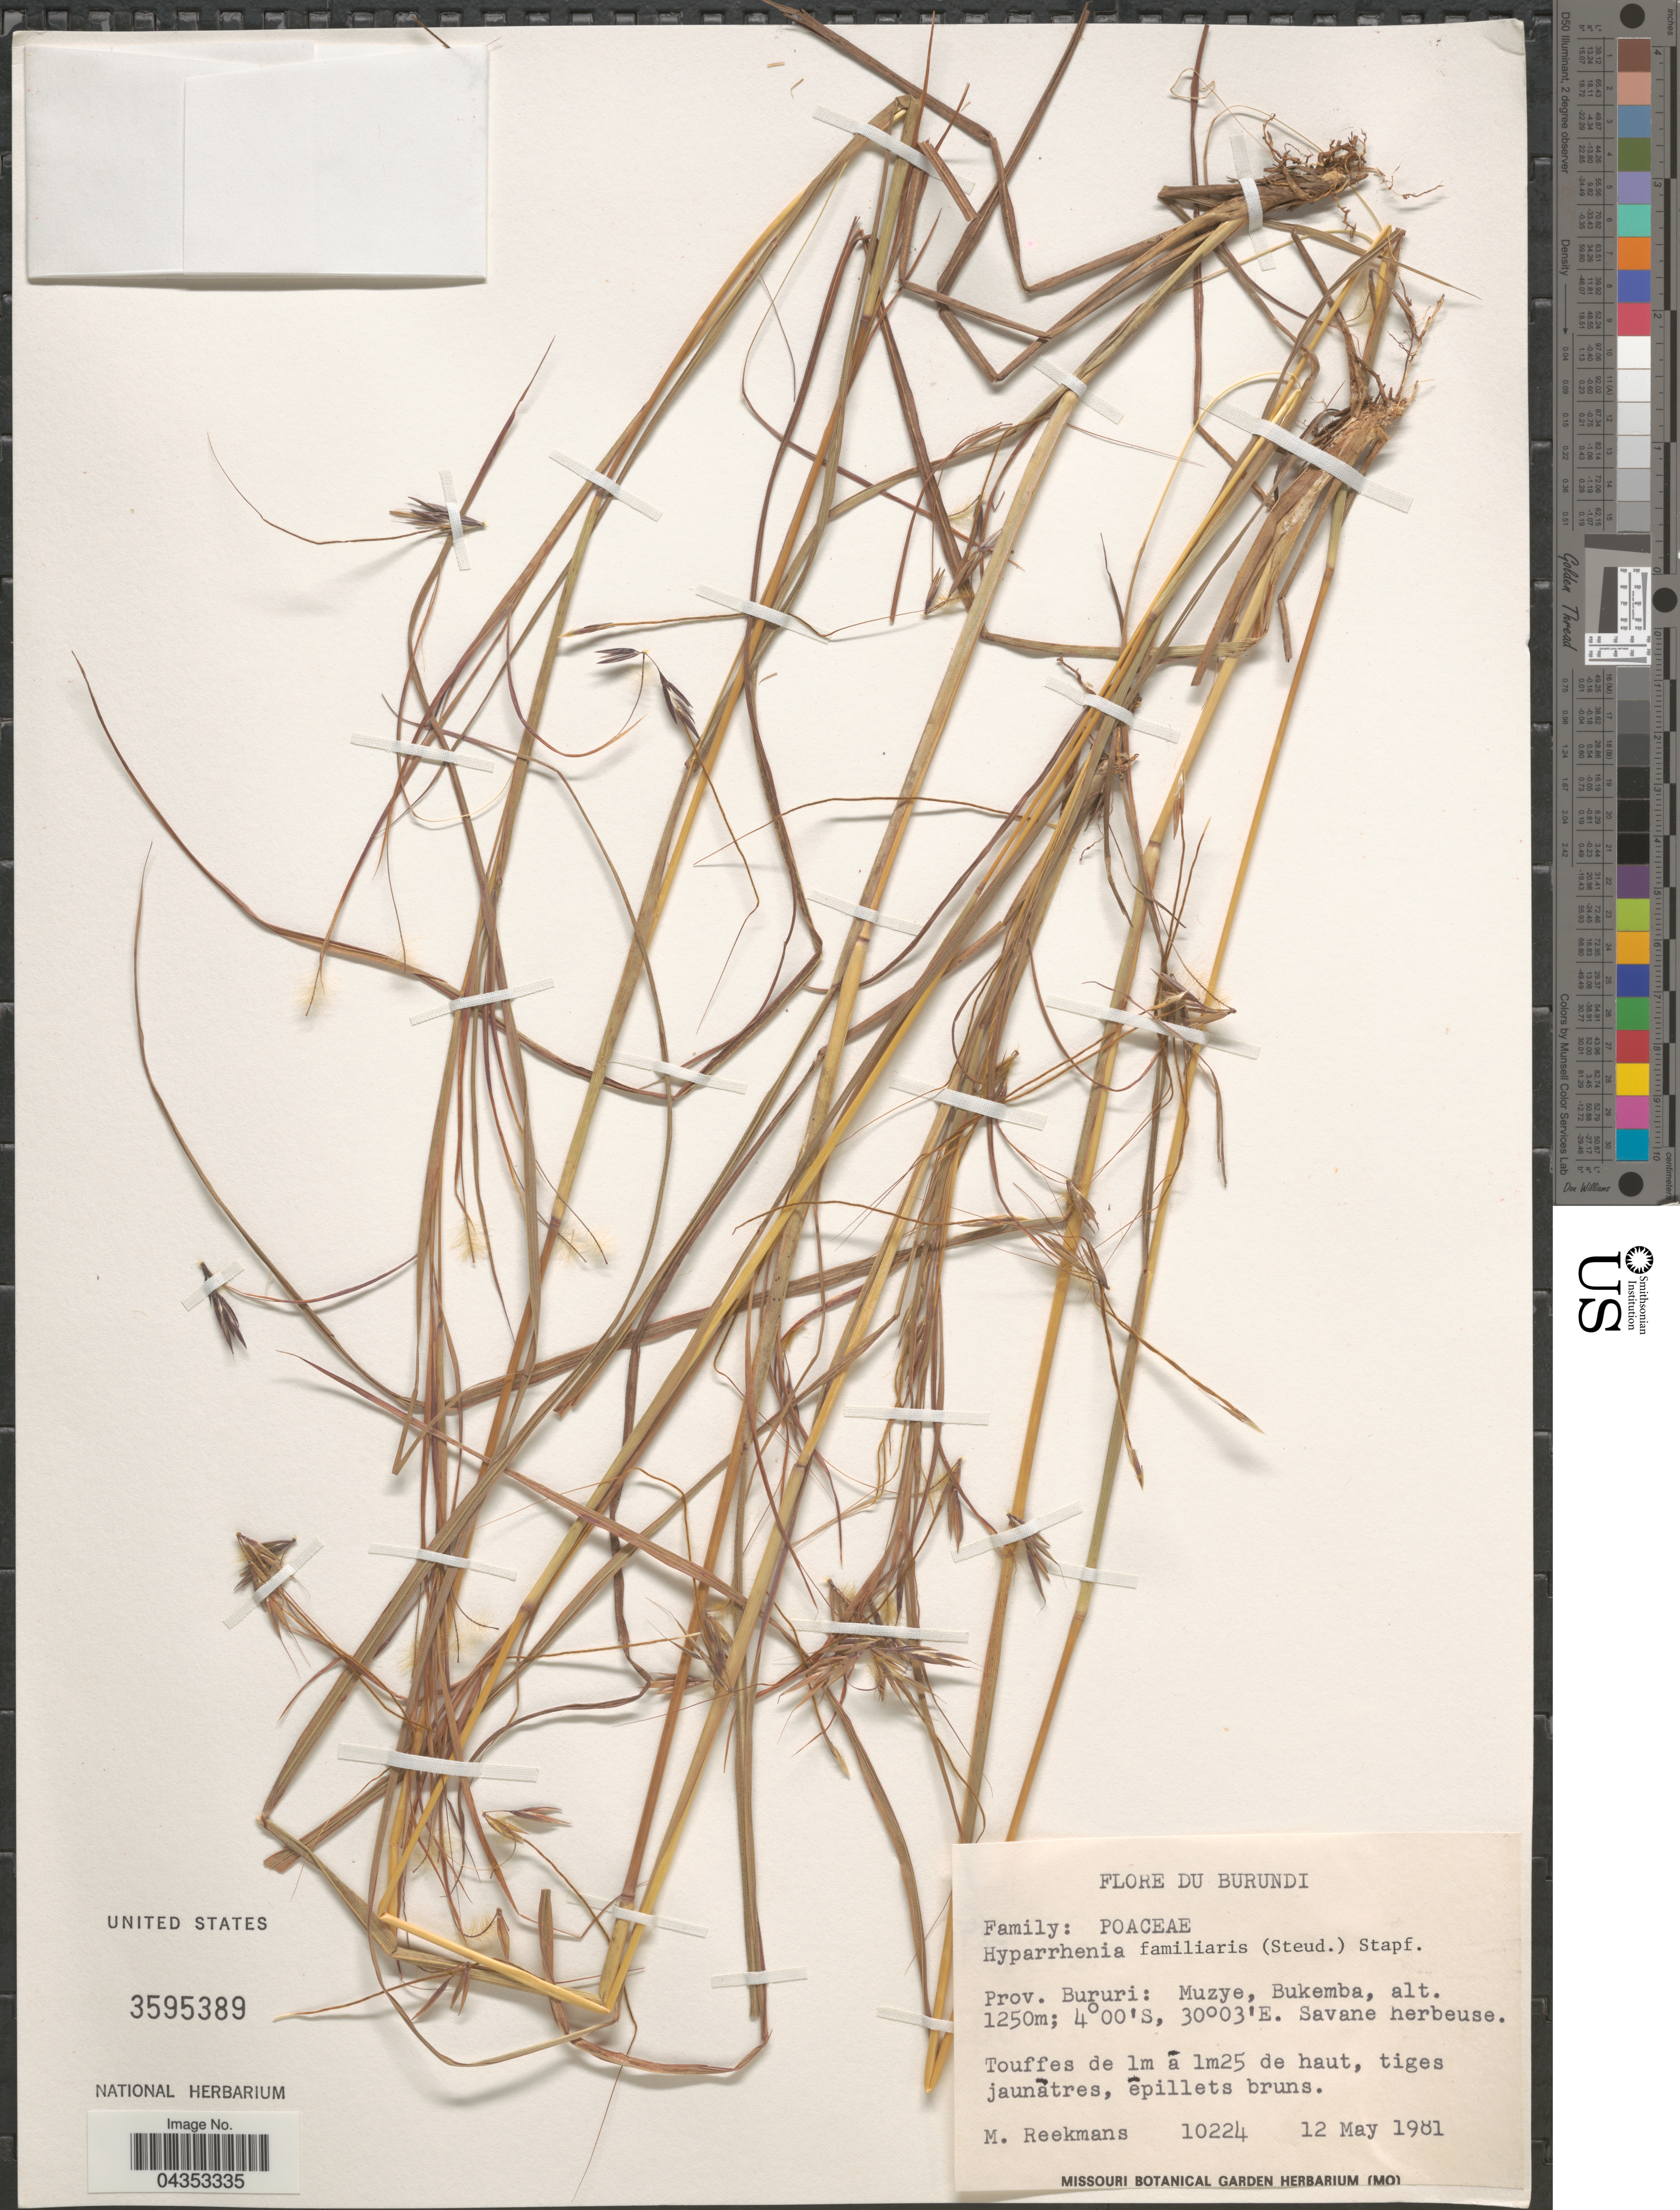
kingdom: Plantae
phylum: Tracheophyta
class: Liliopsida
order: Poales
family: Poaceae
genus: Hyparrhenia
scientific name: Hyparrhenia familiaris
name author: (Steud.) Stapf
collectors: M. Reekmans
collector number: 10224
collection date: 1981-05-12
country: Burundi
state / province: Bururi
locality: Muzye, Bukemba.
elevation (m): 1250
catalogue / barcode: US 3595389